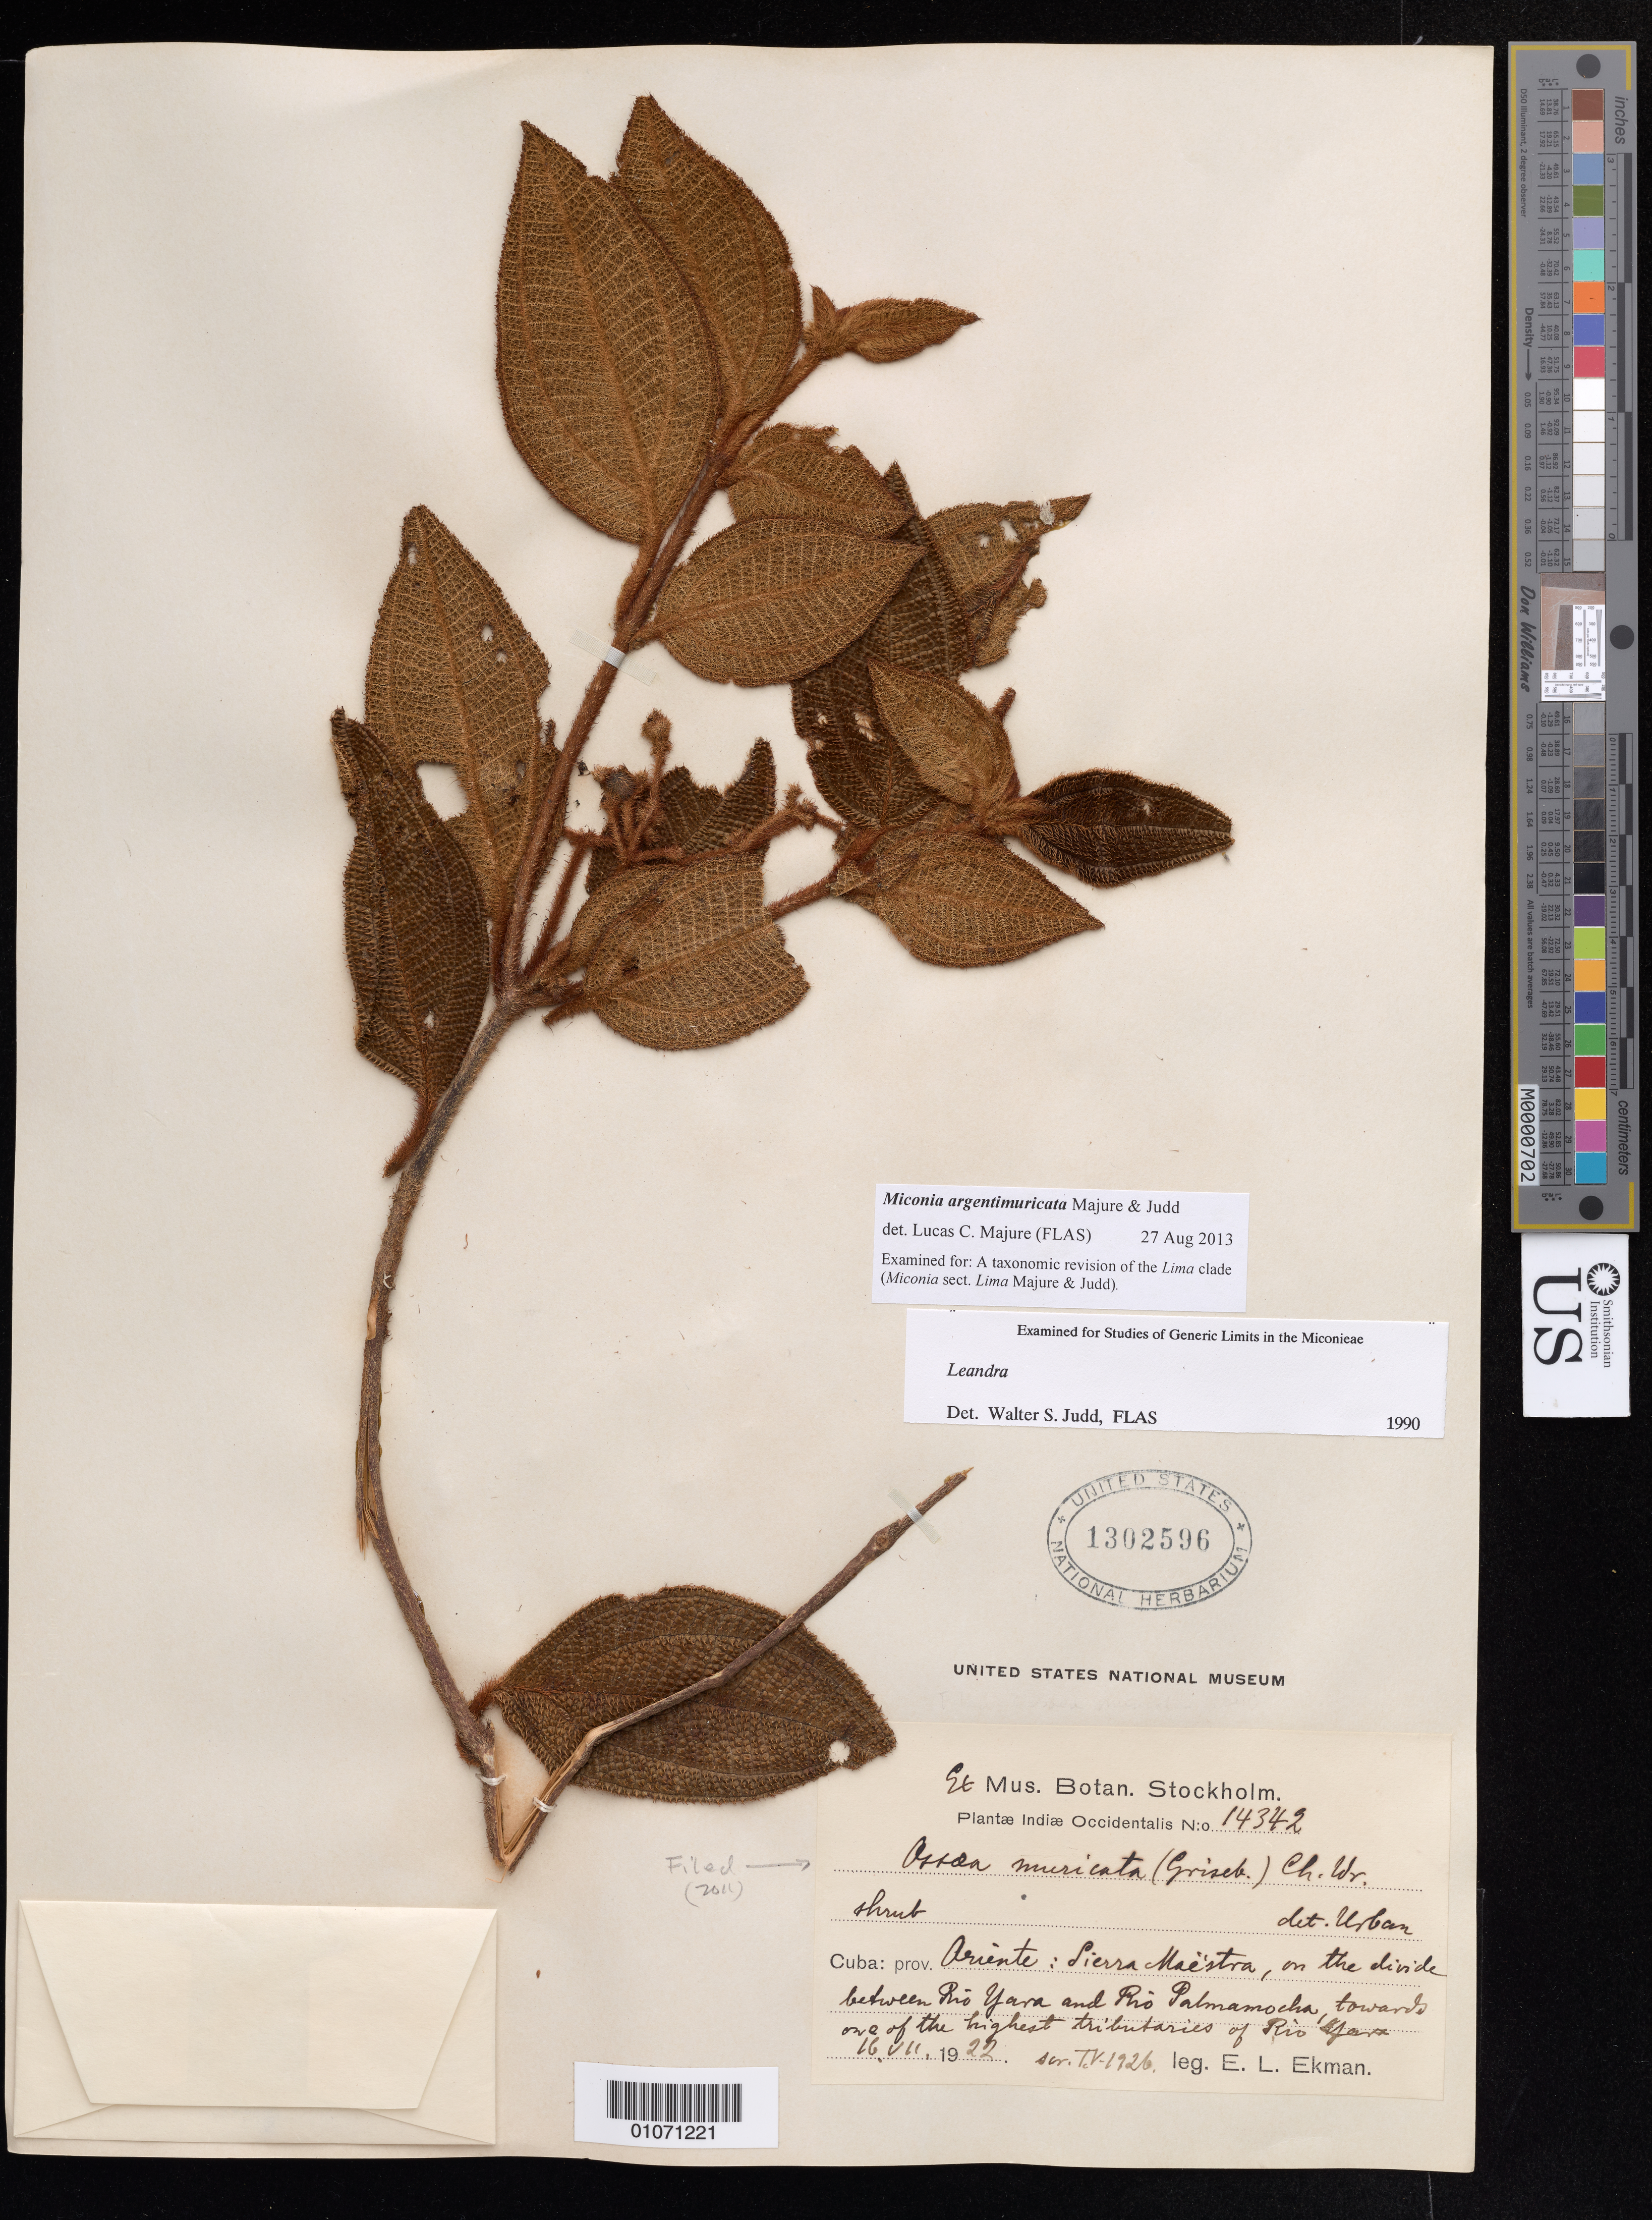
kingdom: Plantae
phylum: Tracheophyta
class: Magnoliopsida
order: Myrtales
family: Melastomataceae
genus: Miconia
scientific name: Miconia argentimuricata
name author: Majure & Judd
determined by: Majure, Lucas C., (FLAS), University of Florida (UNITED STATES)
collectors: E. L. Ekman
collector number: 14342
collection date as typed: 16 Jul 1922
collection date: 1922-07-16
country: Cuba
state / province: Oriente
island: Cuba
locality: Sierra Maestra, on the divide between Río Yara and Río Palmamocha, towards on of the highest tributaries of Río Yara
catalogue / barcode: US 1302596